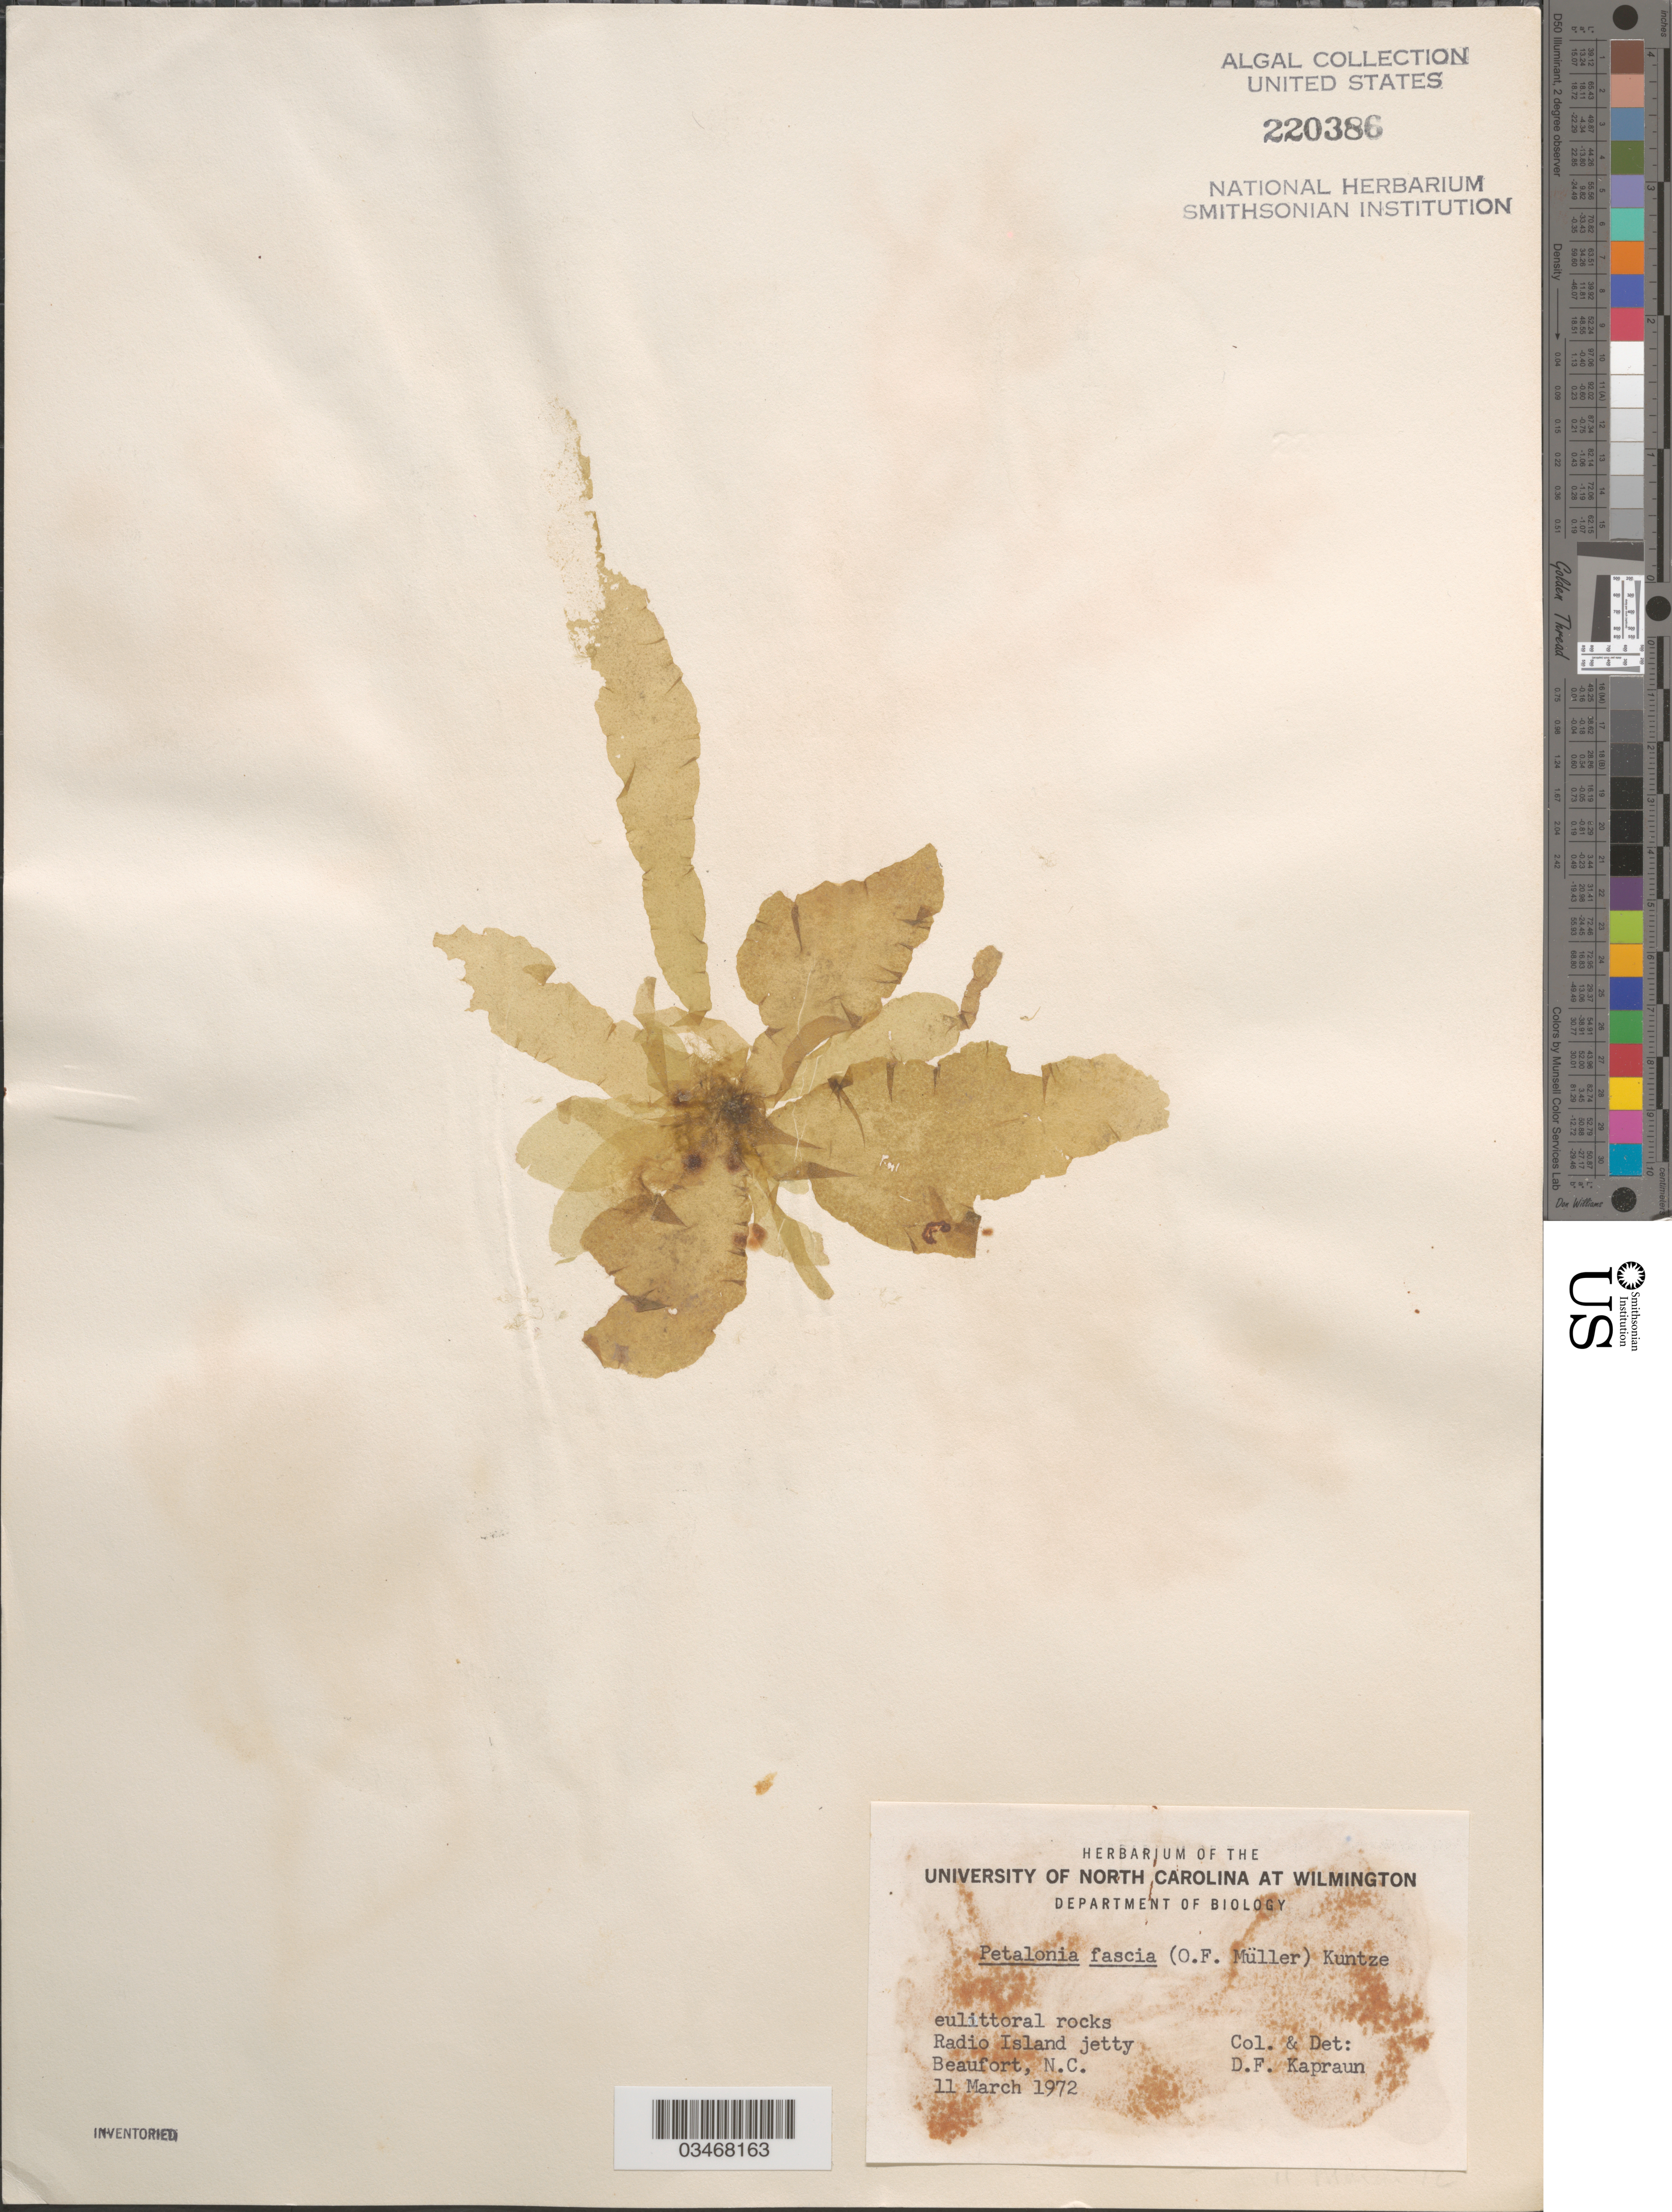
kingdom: Chromista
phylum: Ochrophyta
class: Phaeophyceae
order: Scytosiphonales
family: Scytosiphonaceae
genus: Petalonia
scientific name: Petalonia fascia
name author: (O.F. Müller) Kuntze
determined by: Kapraun, D. F.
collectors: D. F. Kapraun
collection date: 1972-03-11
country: United States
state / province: North Carolina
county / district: Beaufort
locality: Radio Island jetty.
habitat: Eulittoral rocks.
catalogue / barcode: US 220386